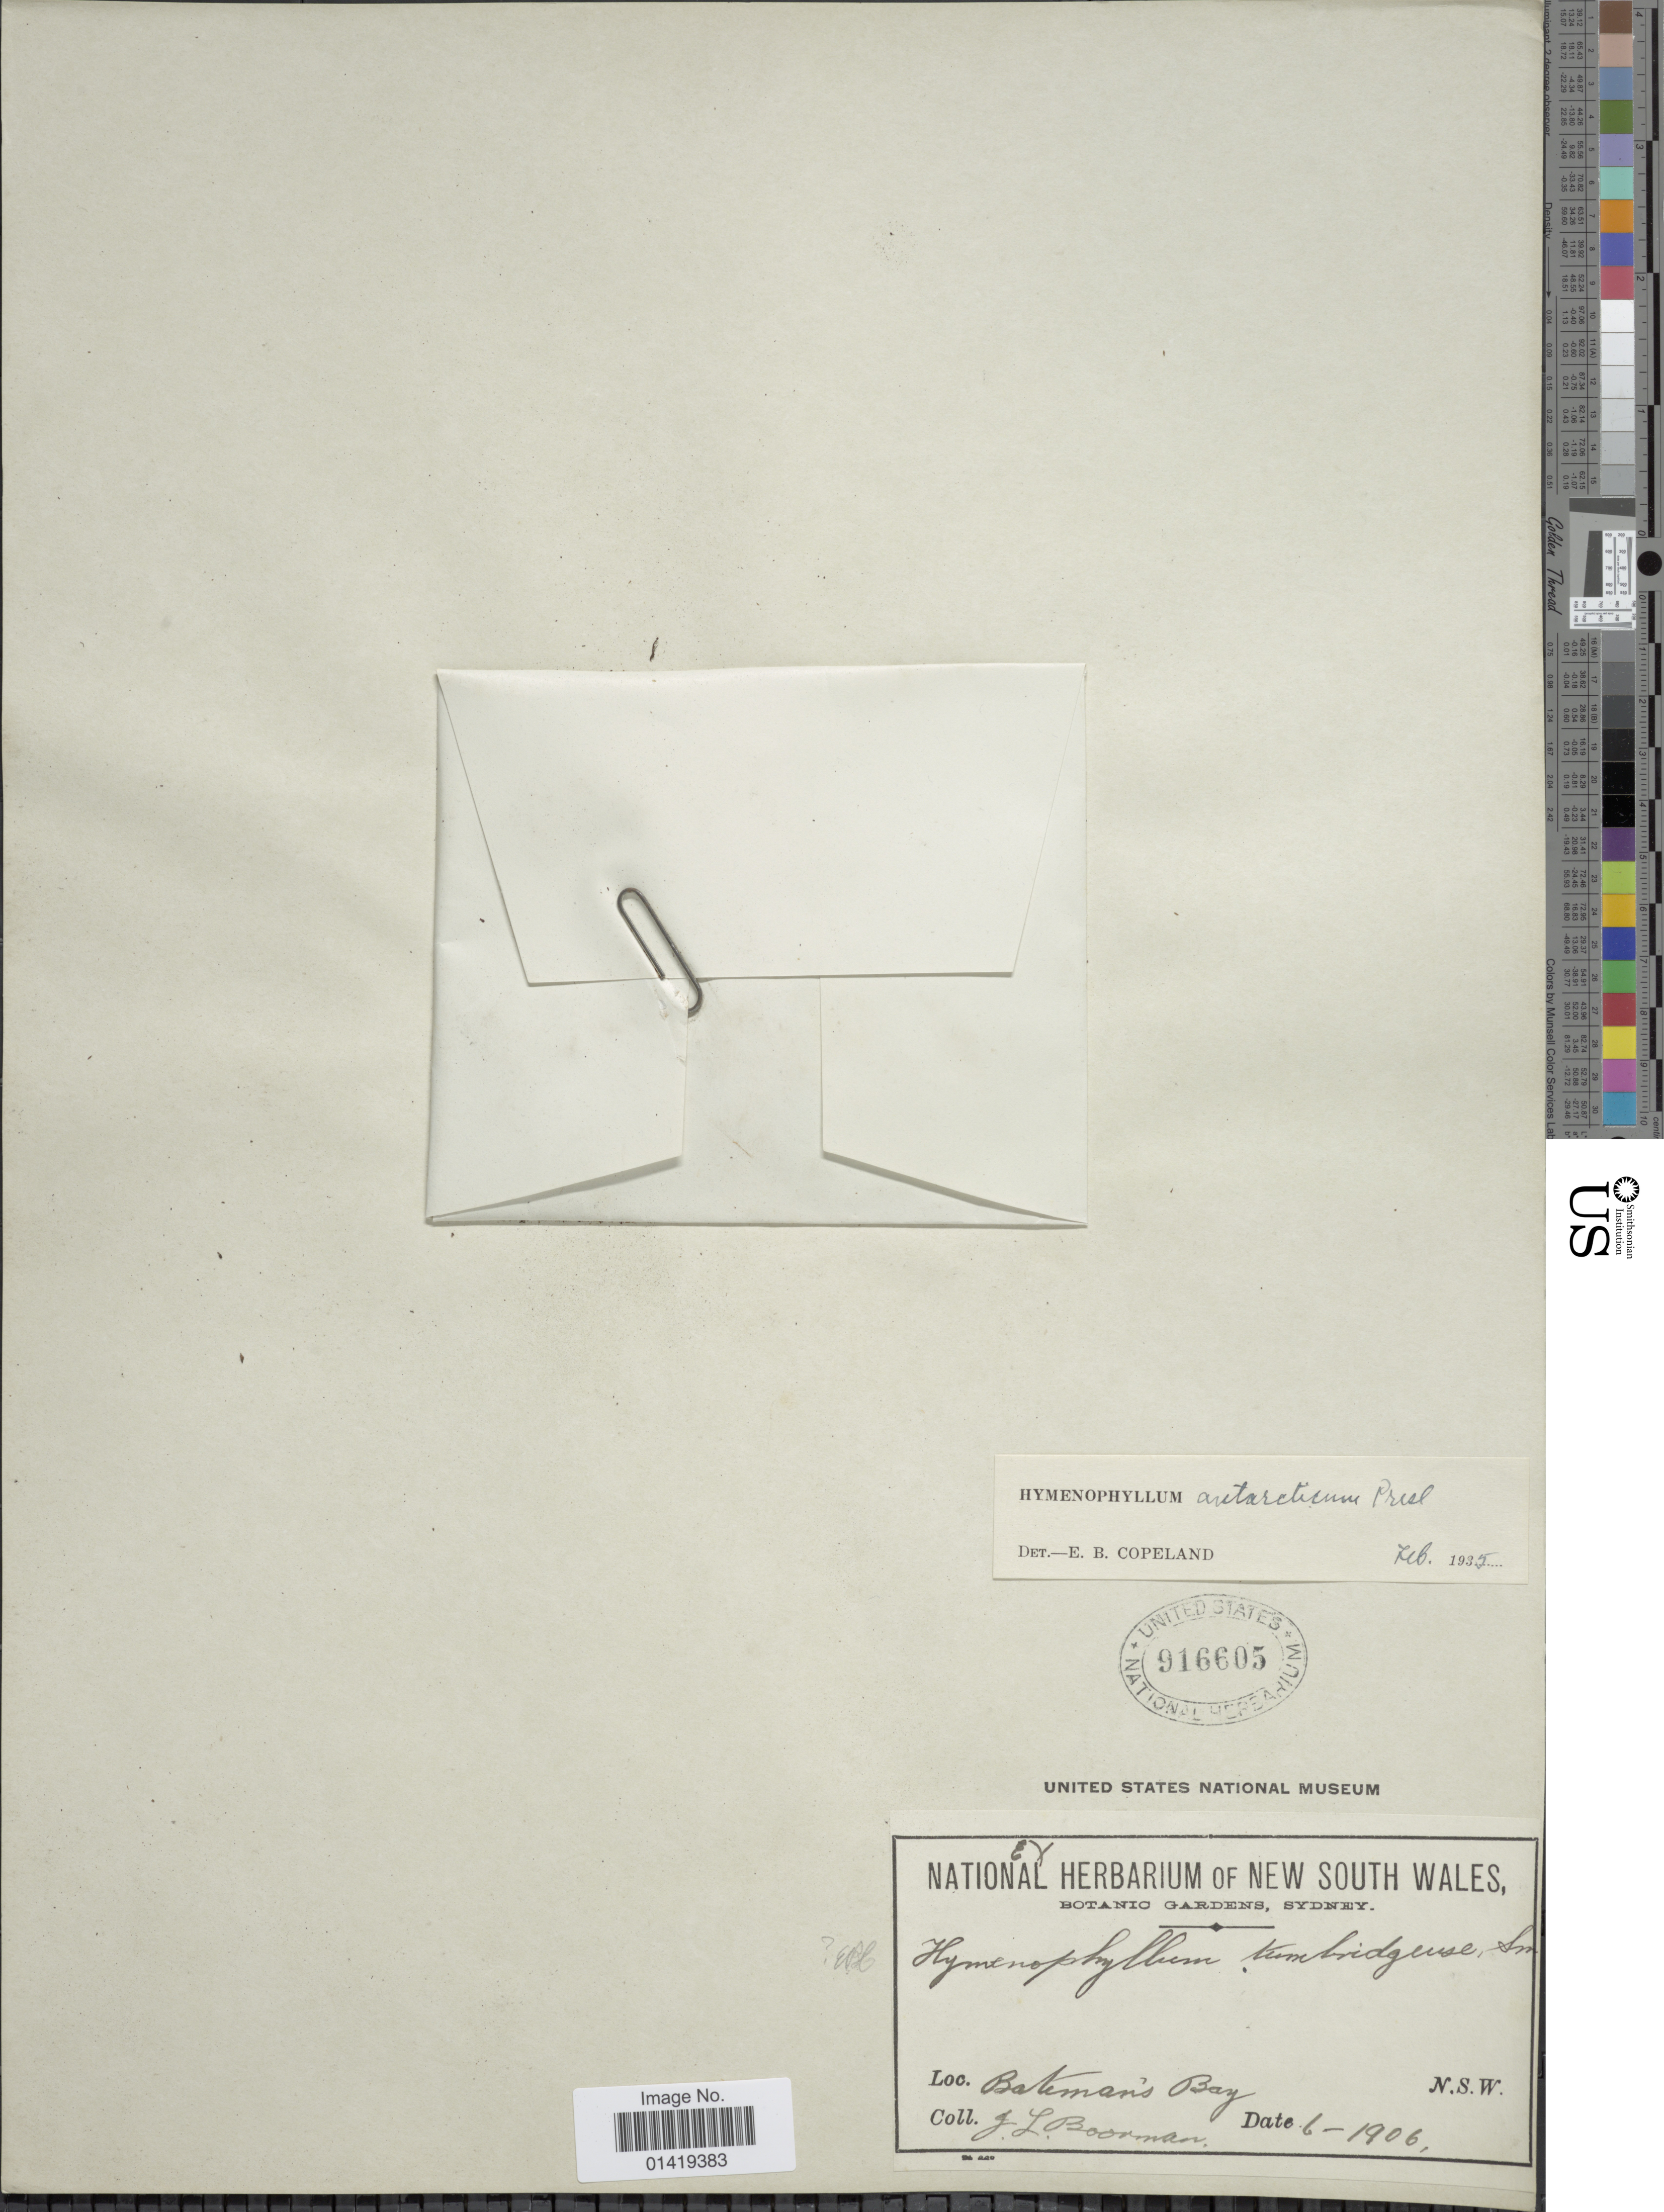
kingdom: Plantae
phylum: Tracheophyta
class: Polypodiopsida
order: Hymenophyllales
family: Hymenophyllaceae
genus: Hymenophyllum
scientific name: Hymenophyllum cupressiforme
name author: Labill.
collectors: J. Boorman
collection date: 1906-06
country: Australia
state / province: New South Wales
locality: Bateman's Bay, NSW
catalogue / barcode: US 916605